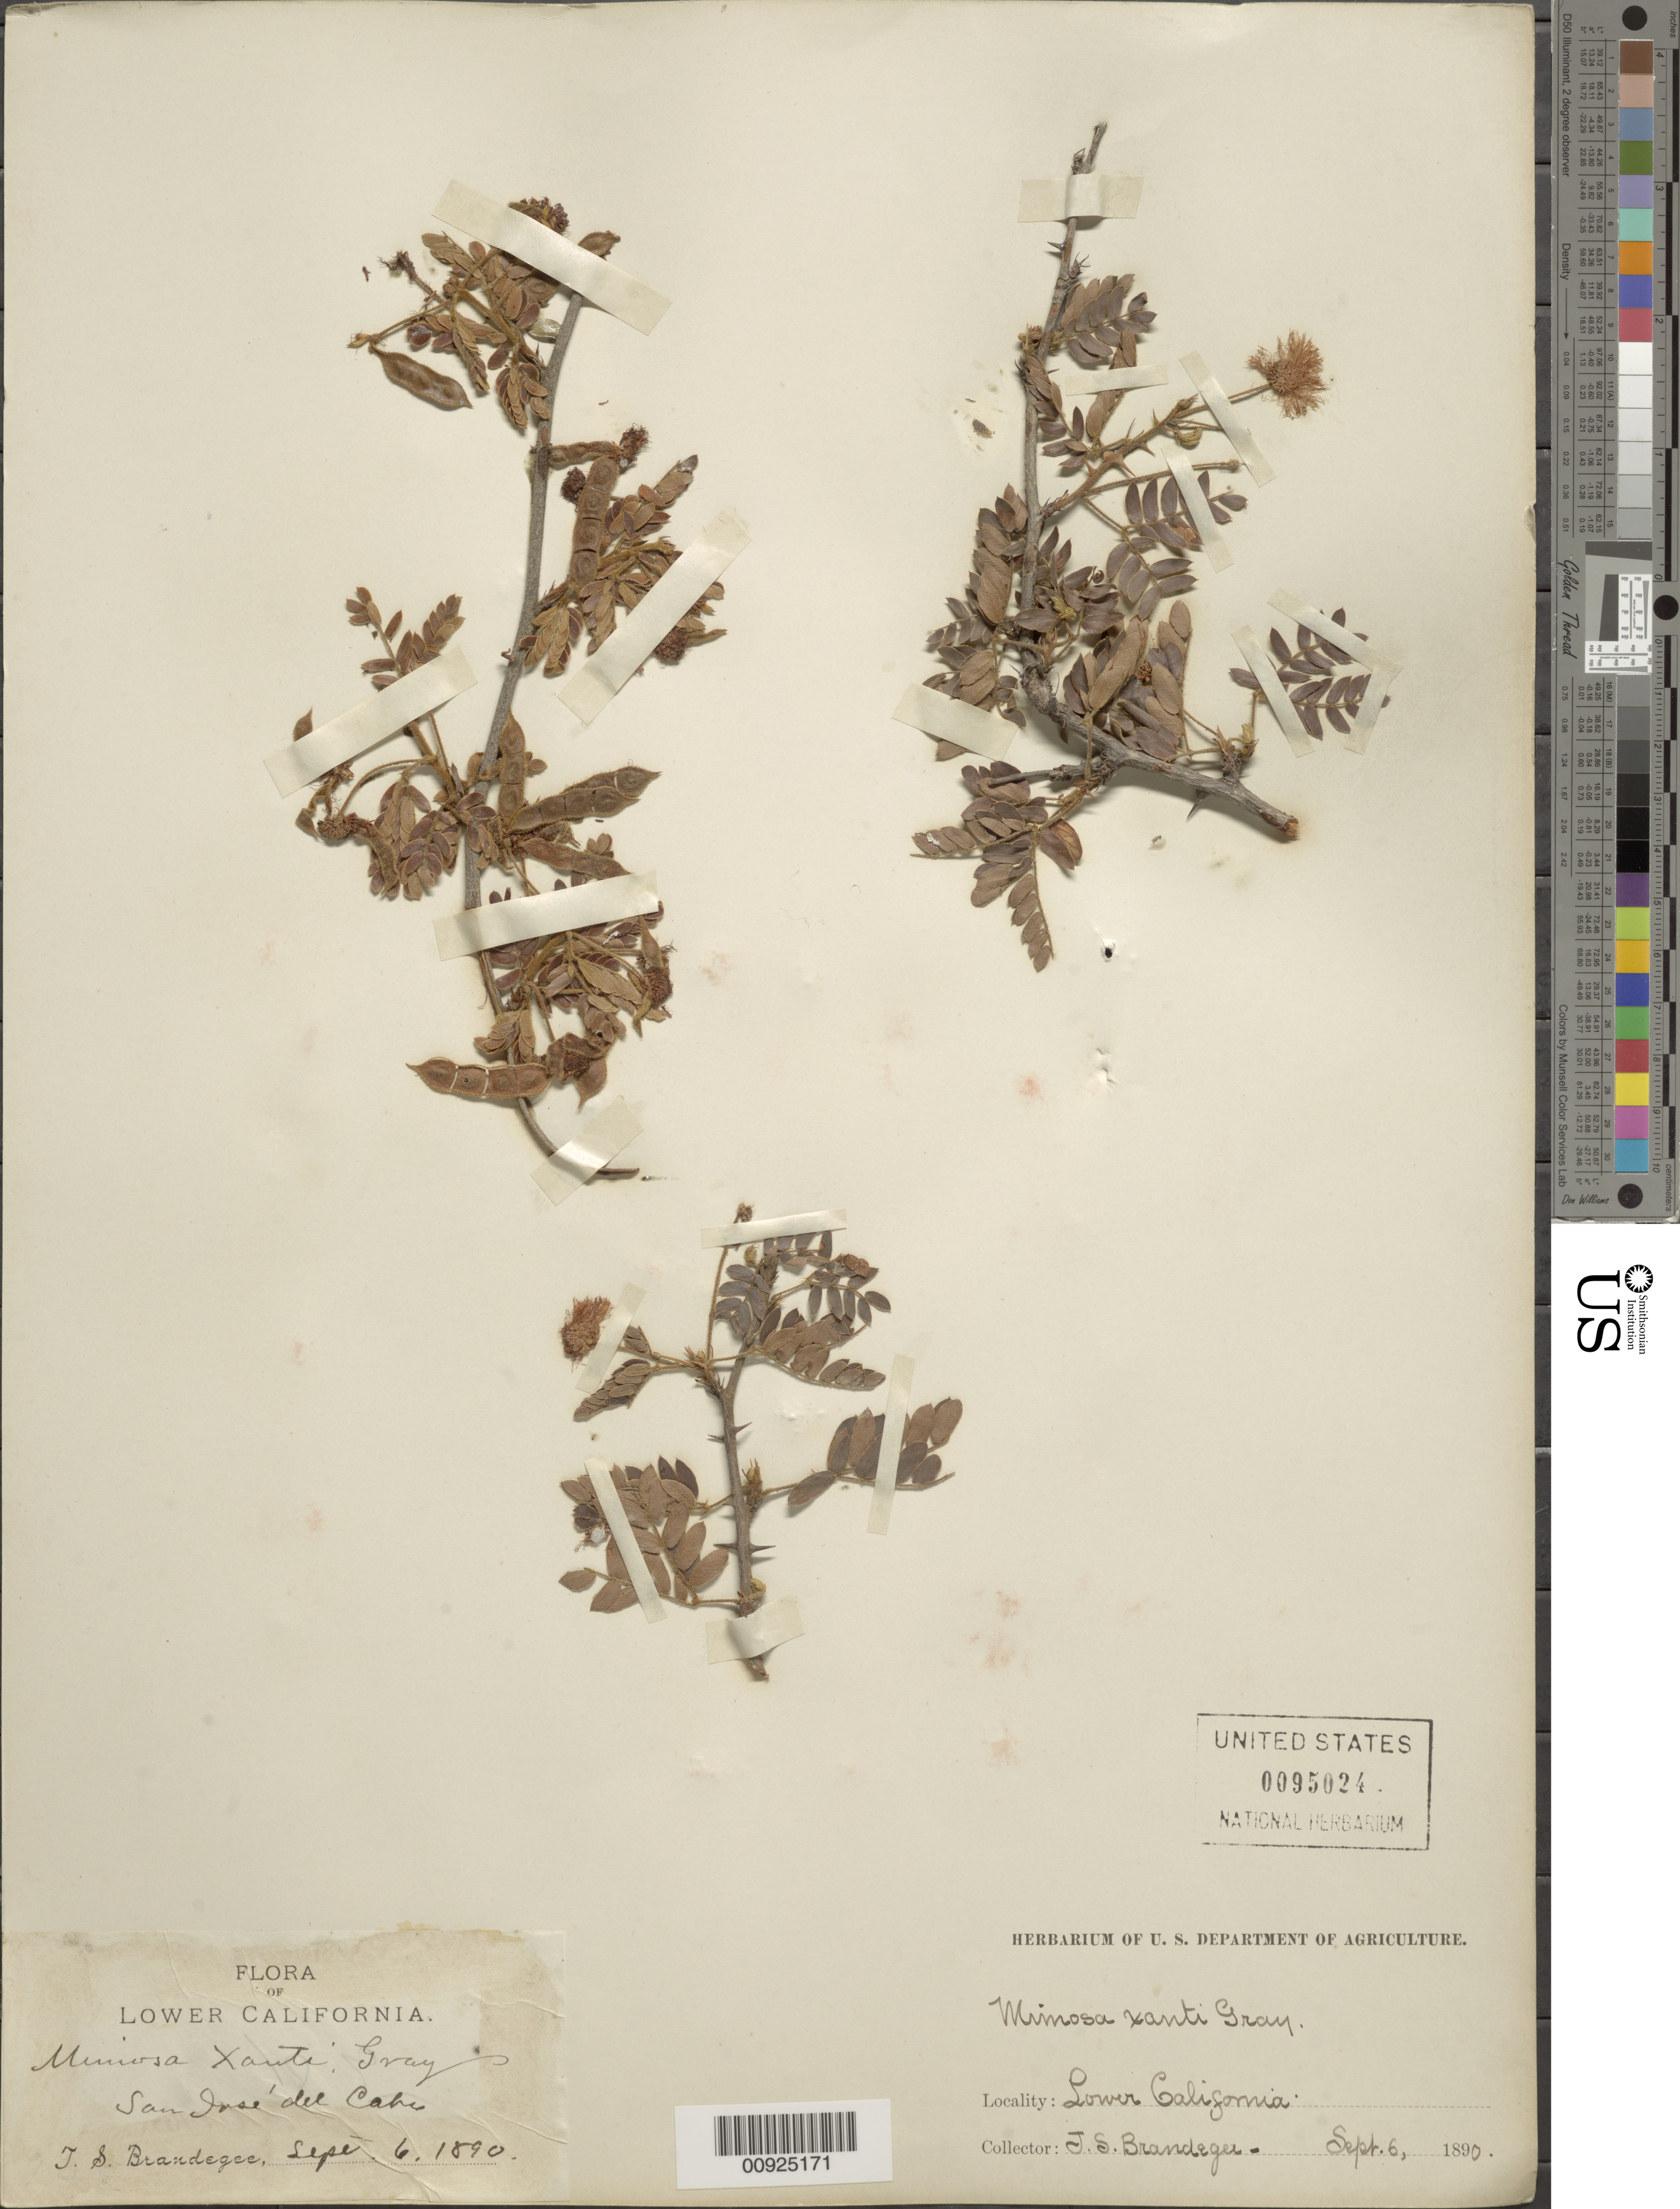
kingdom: Plantae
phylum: Tracheophyta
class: Magnoliopsida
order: Fabales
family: Fabaceae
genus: Mimosa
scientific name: Mimosa xanti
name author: A. Gray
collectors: T. S. Brandegee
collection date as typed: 06 Sep 1890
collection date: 1890-09-06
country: Mexico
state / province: Baja California Sur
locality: San José del Cabo, Lower Califonia.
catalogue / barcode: US 95024